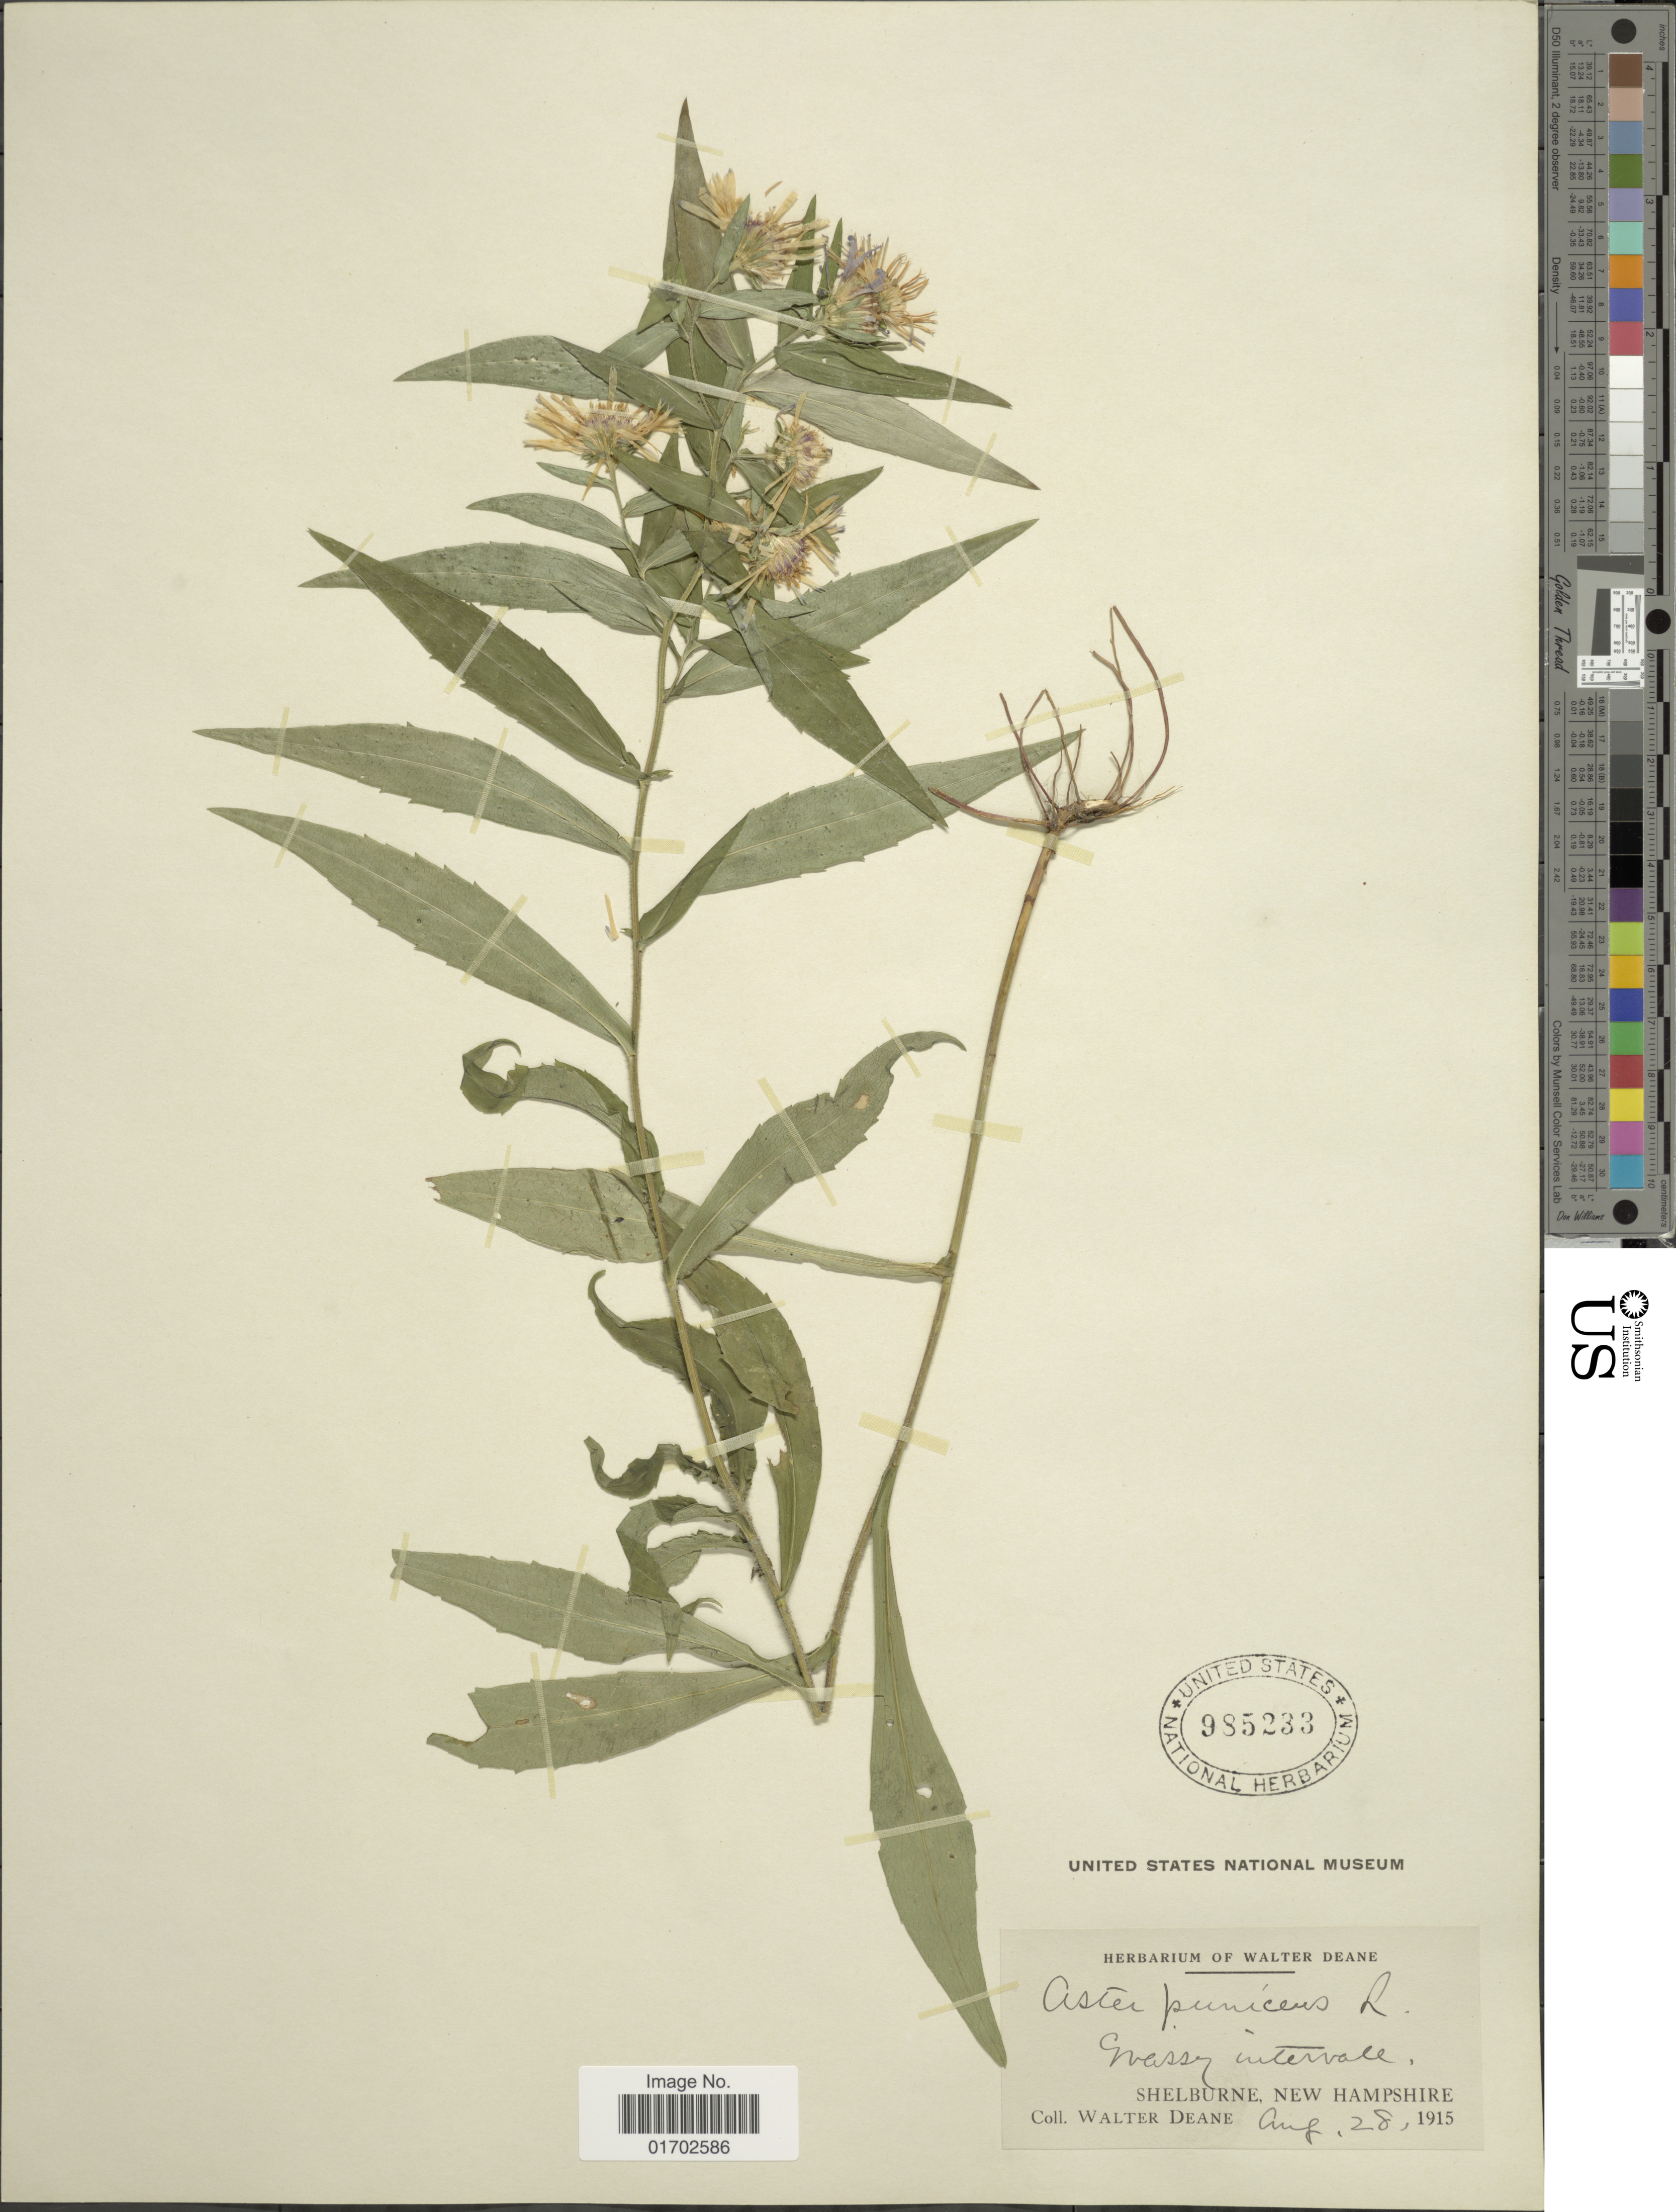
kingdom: Plantae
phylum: Tracheophyta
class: Magnoliopsida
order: Asterales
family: Asteraceae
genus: Symphyotrichum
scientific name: Symphyotrichum puniceum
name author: (L.) Á. Löve & D. Löve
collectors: W. Deane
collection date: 1915-08-28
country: United States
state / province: New Hampshire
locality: Grassy intervalle, Shelburne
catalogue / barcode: US 985233